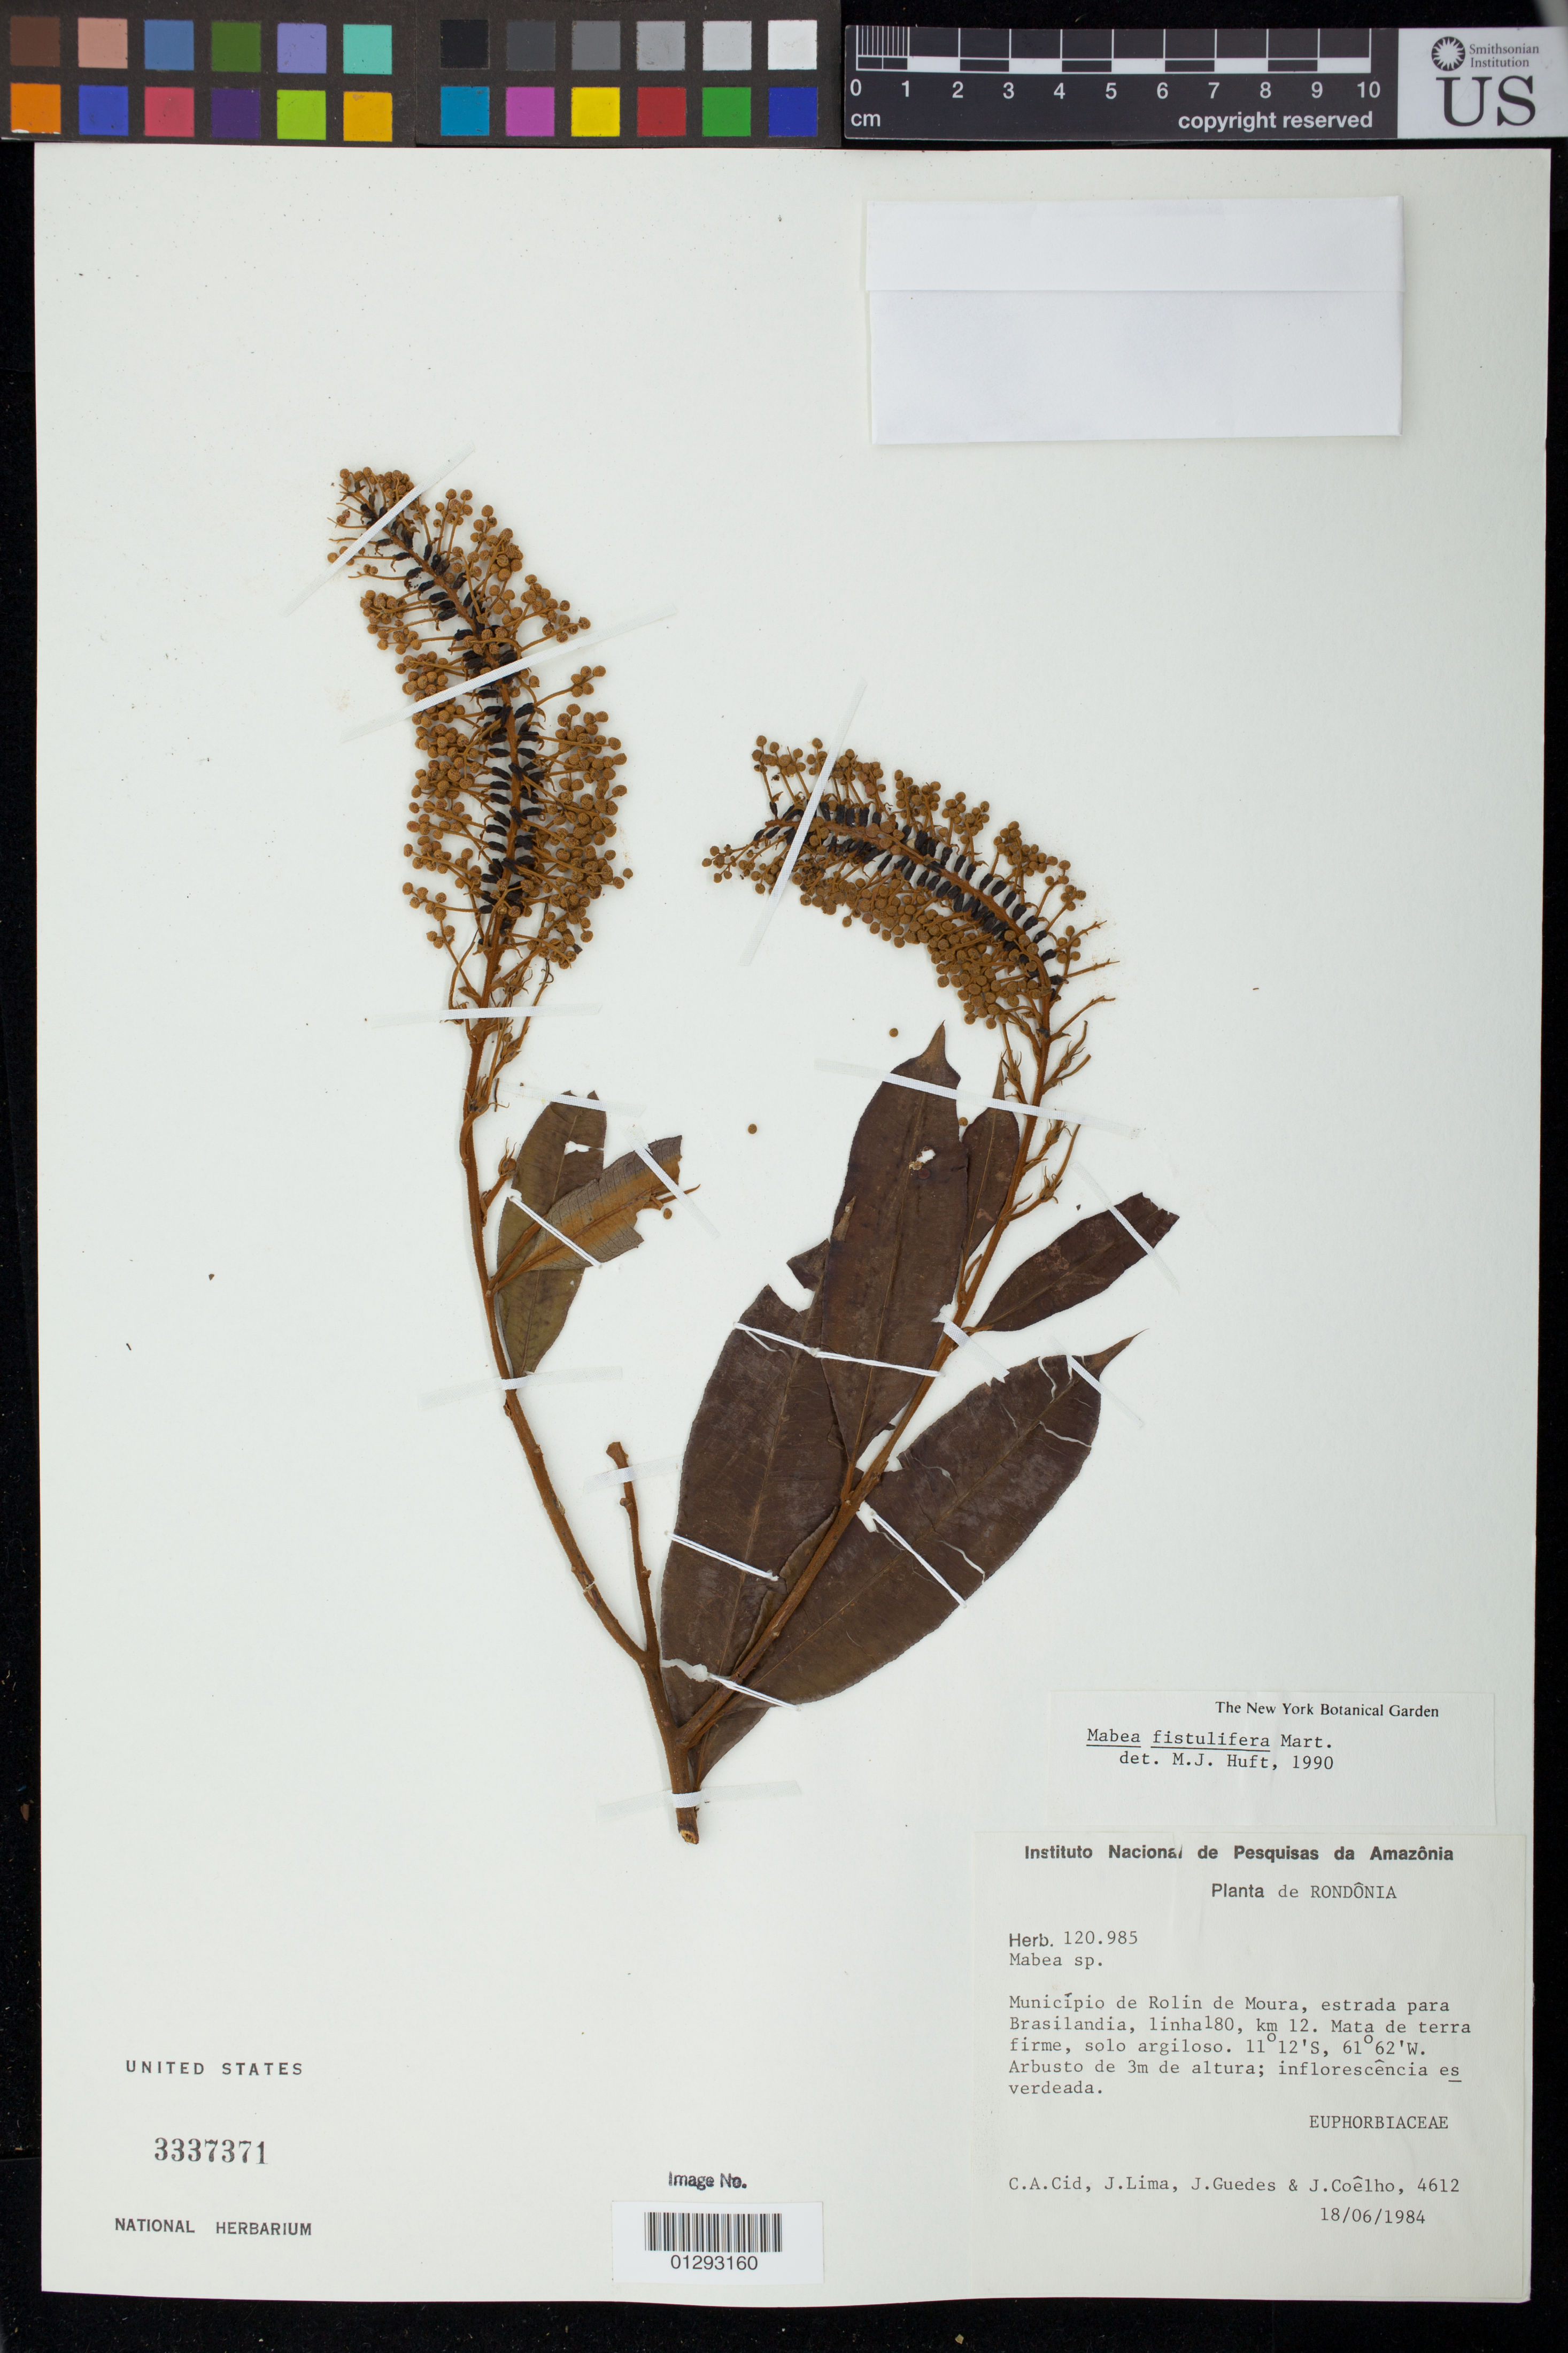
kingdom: Plantae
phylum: Tracheophyta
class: Magnoliopsida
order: Malpighiales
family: Euphorbiaceae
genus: Mabea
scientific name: Mabea fistulifera subsp. fistulifera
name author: Mart.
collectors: C. A. Cid Ferreira, J. Lima, J. Guedes & J. Coêlho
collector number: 4312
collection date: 1984-06-18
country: Brazil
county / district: Rolin de Moura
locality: estrada para Brasilandia, linha 180, km 12.